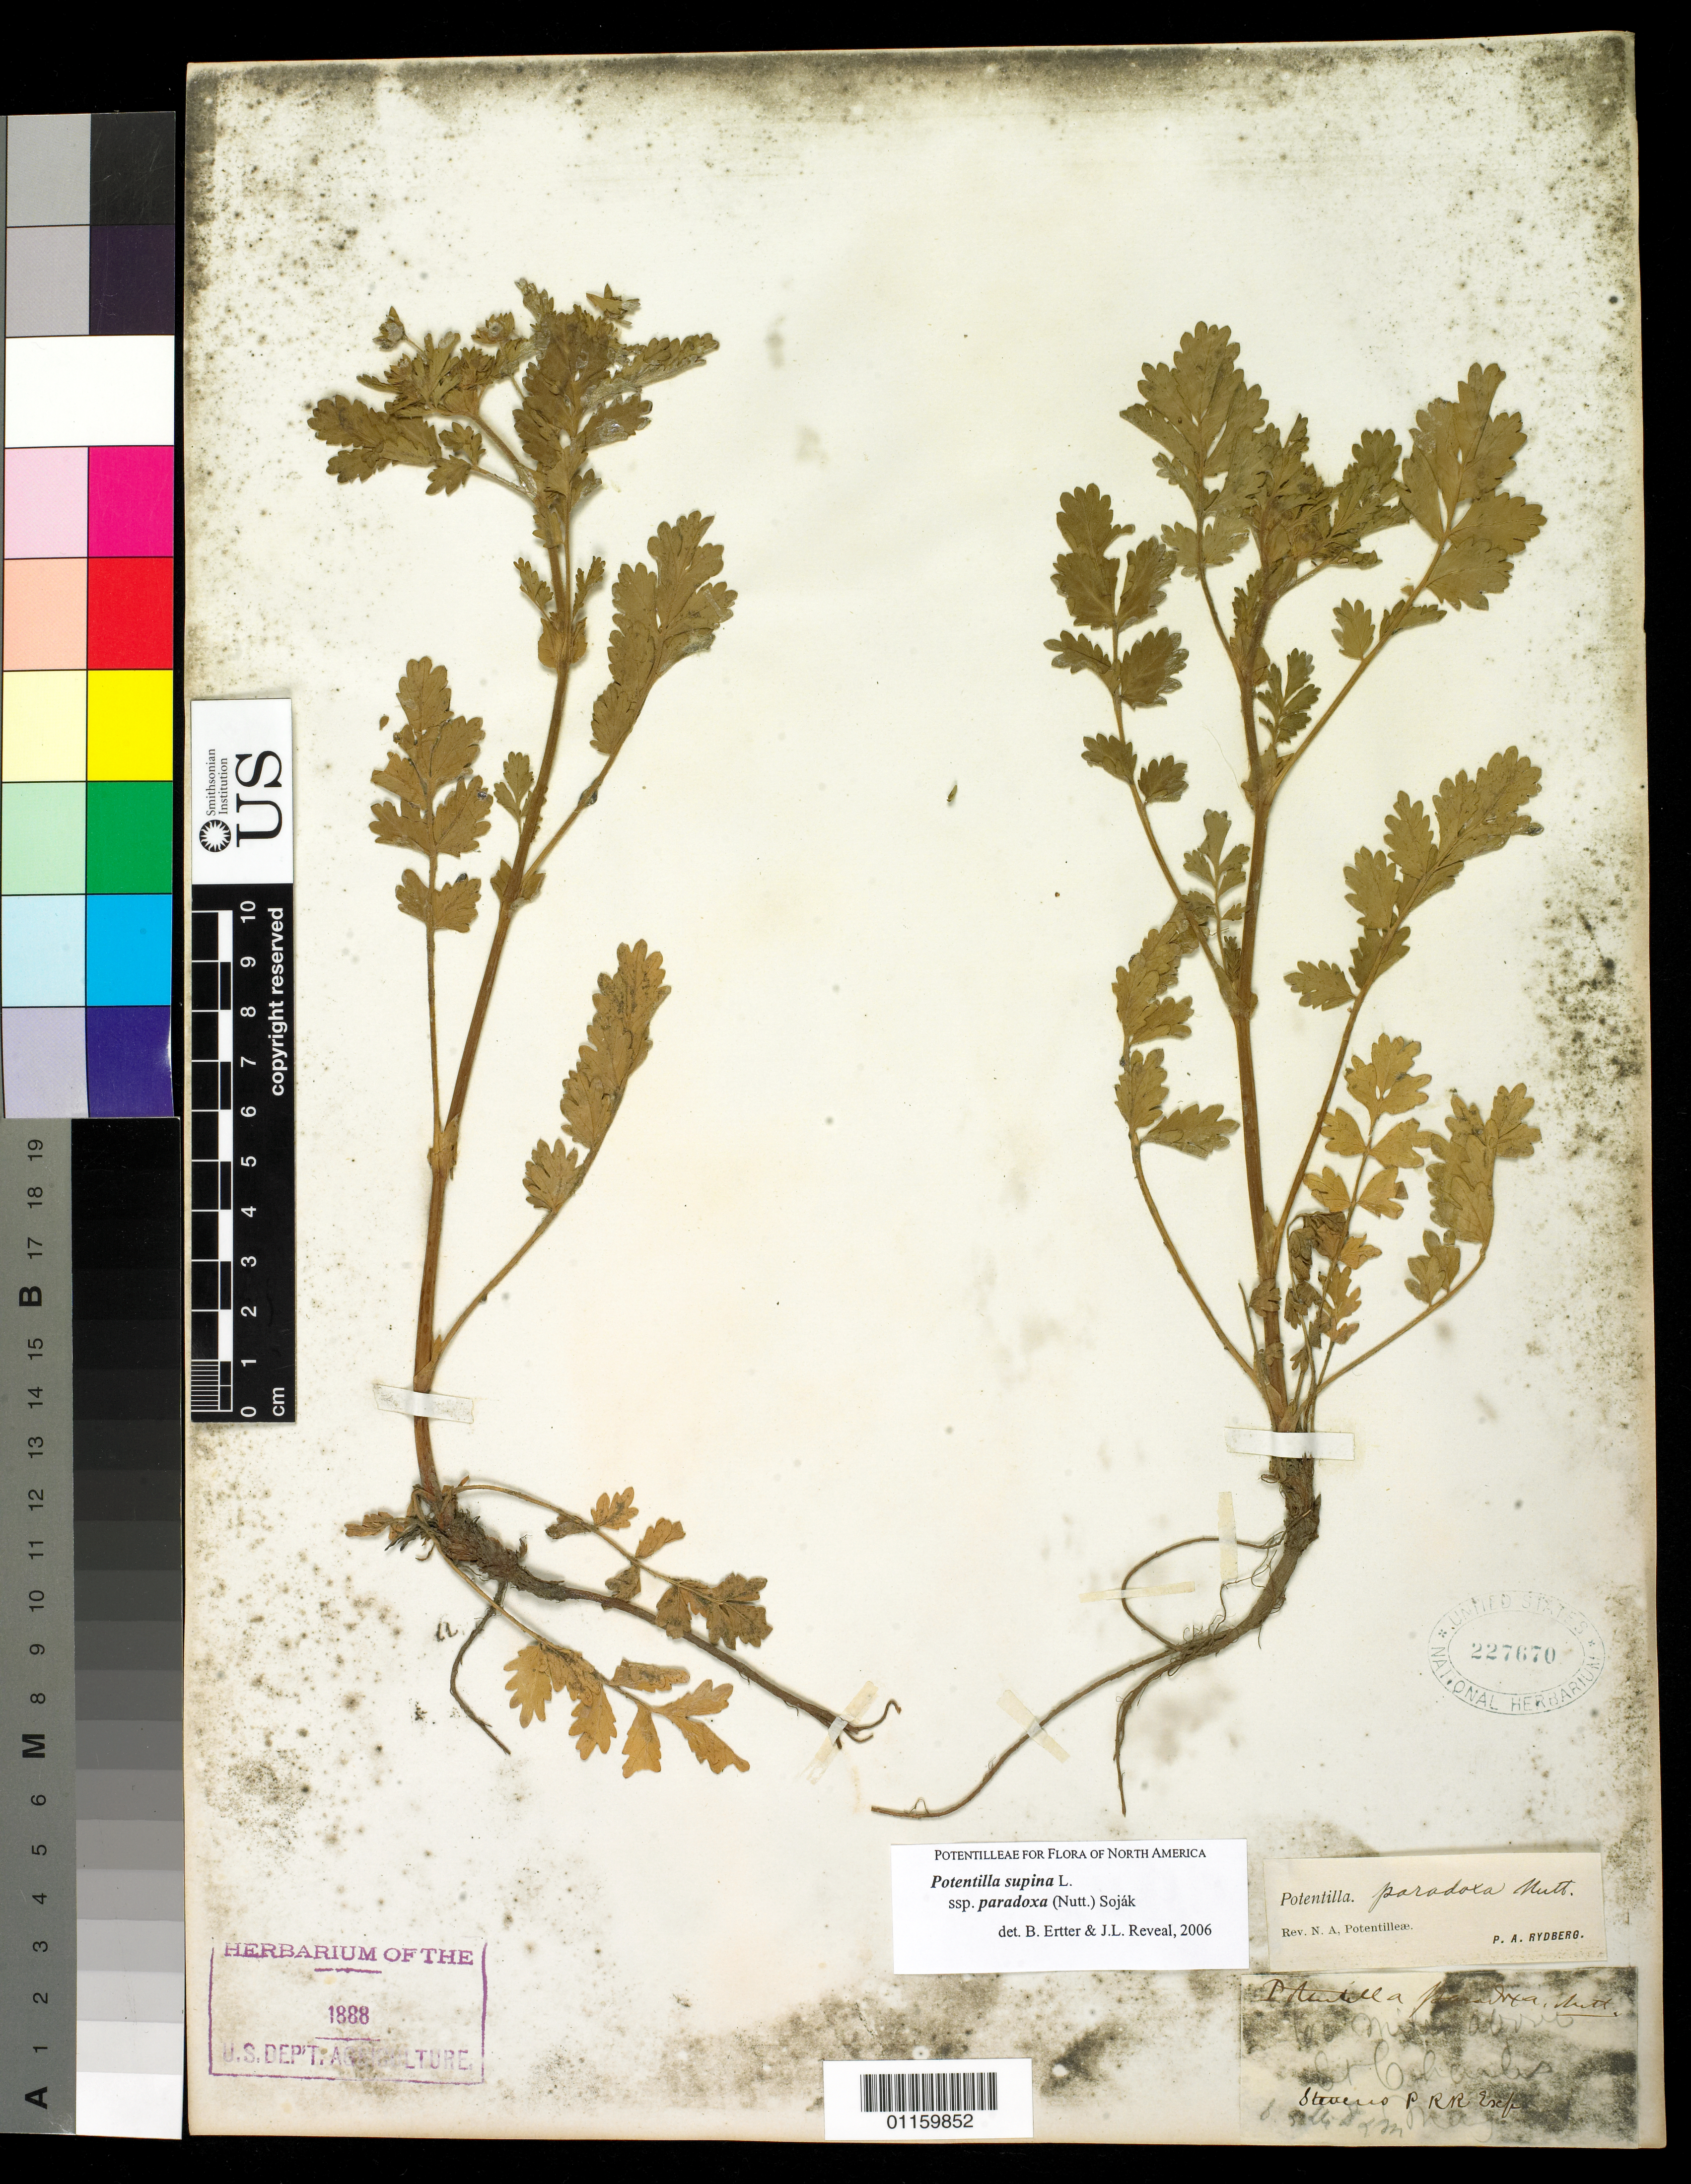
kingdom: Plantae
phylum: Tracheophyta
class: Magnoliopsida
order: Rosales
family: Rosaceae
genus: Potentilla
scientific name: Potentilla supina var. paradoxa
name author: (Nutt.) Th. Wolf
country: United States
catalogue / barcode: US 227670